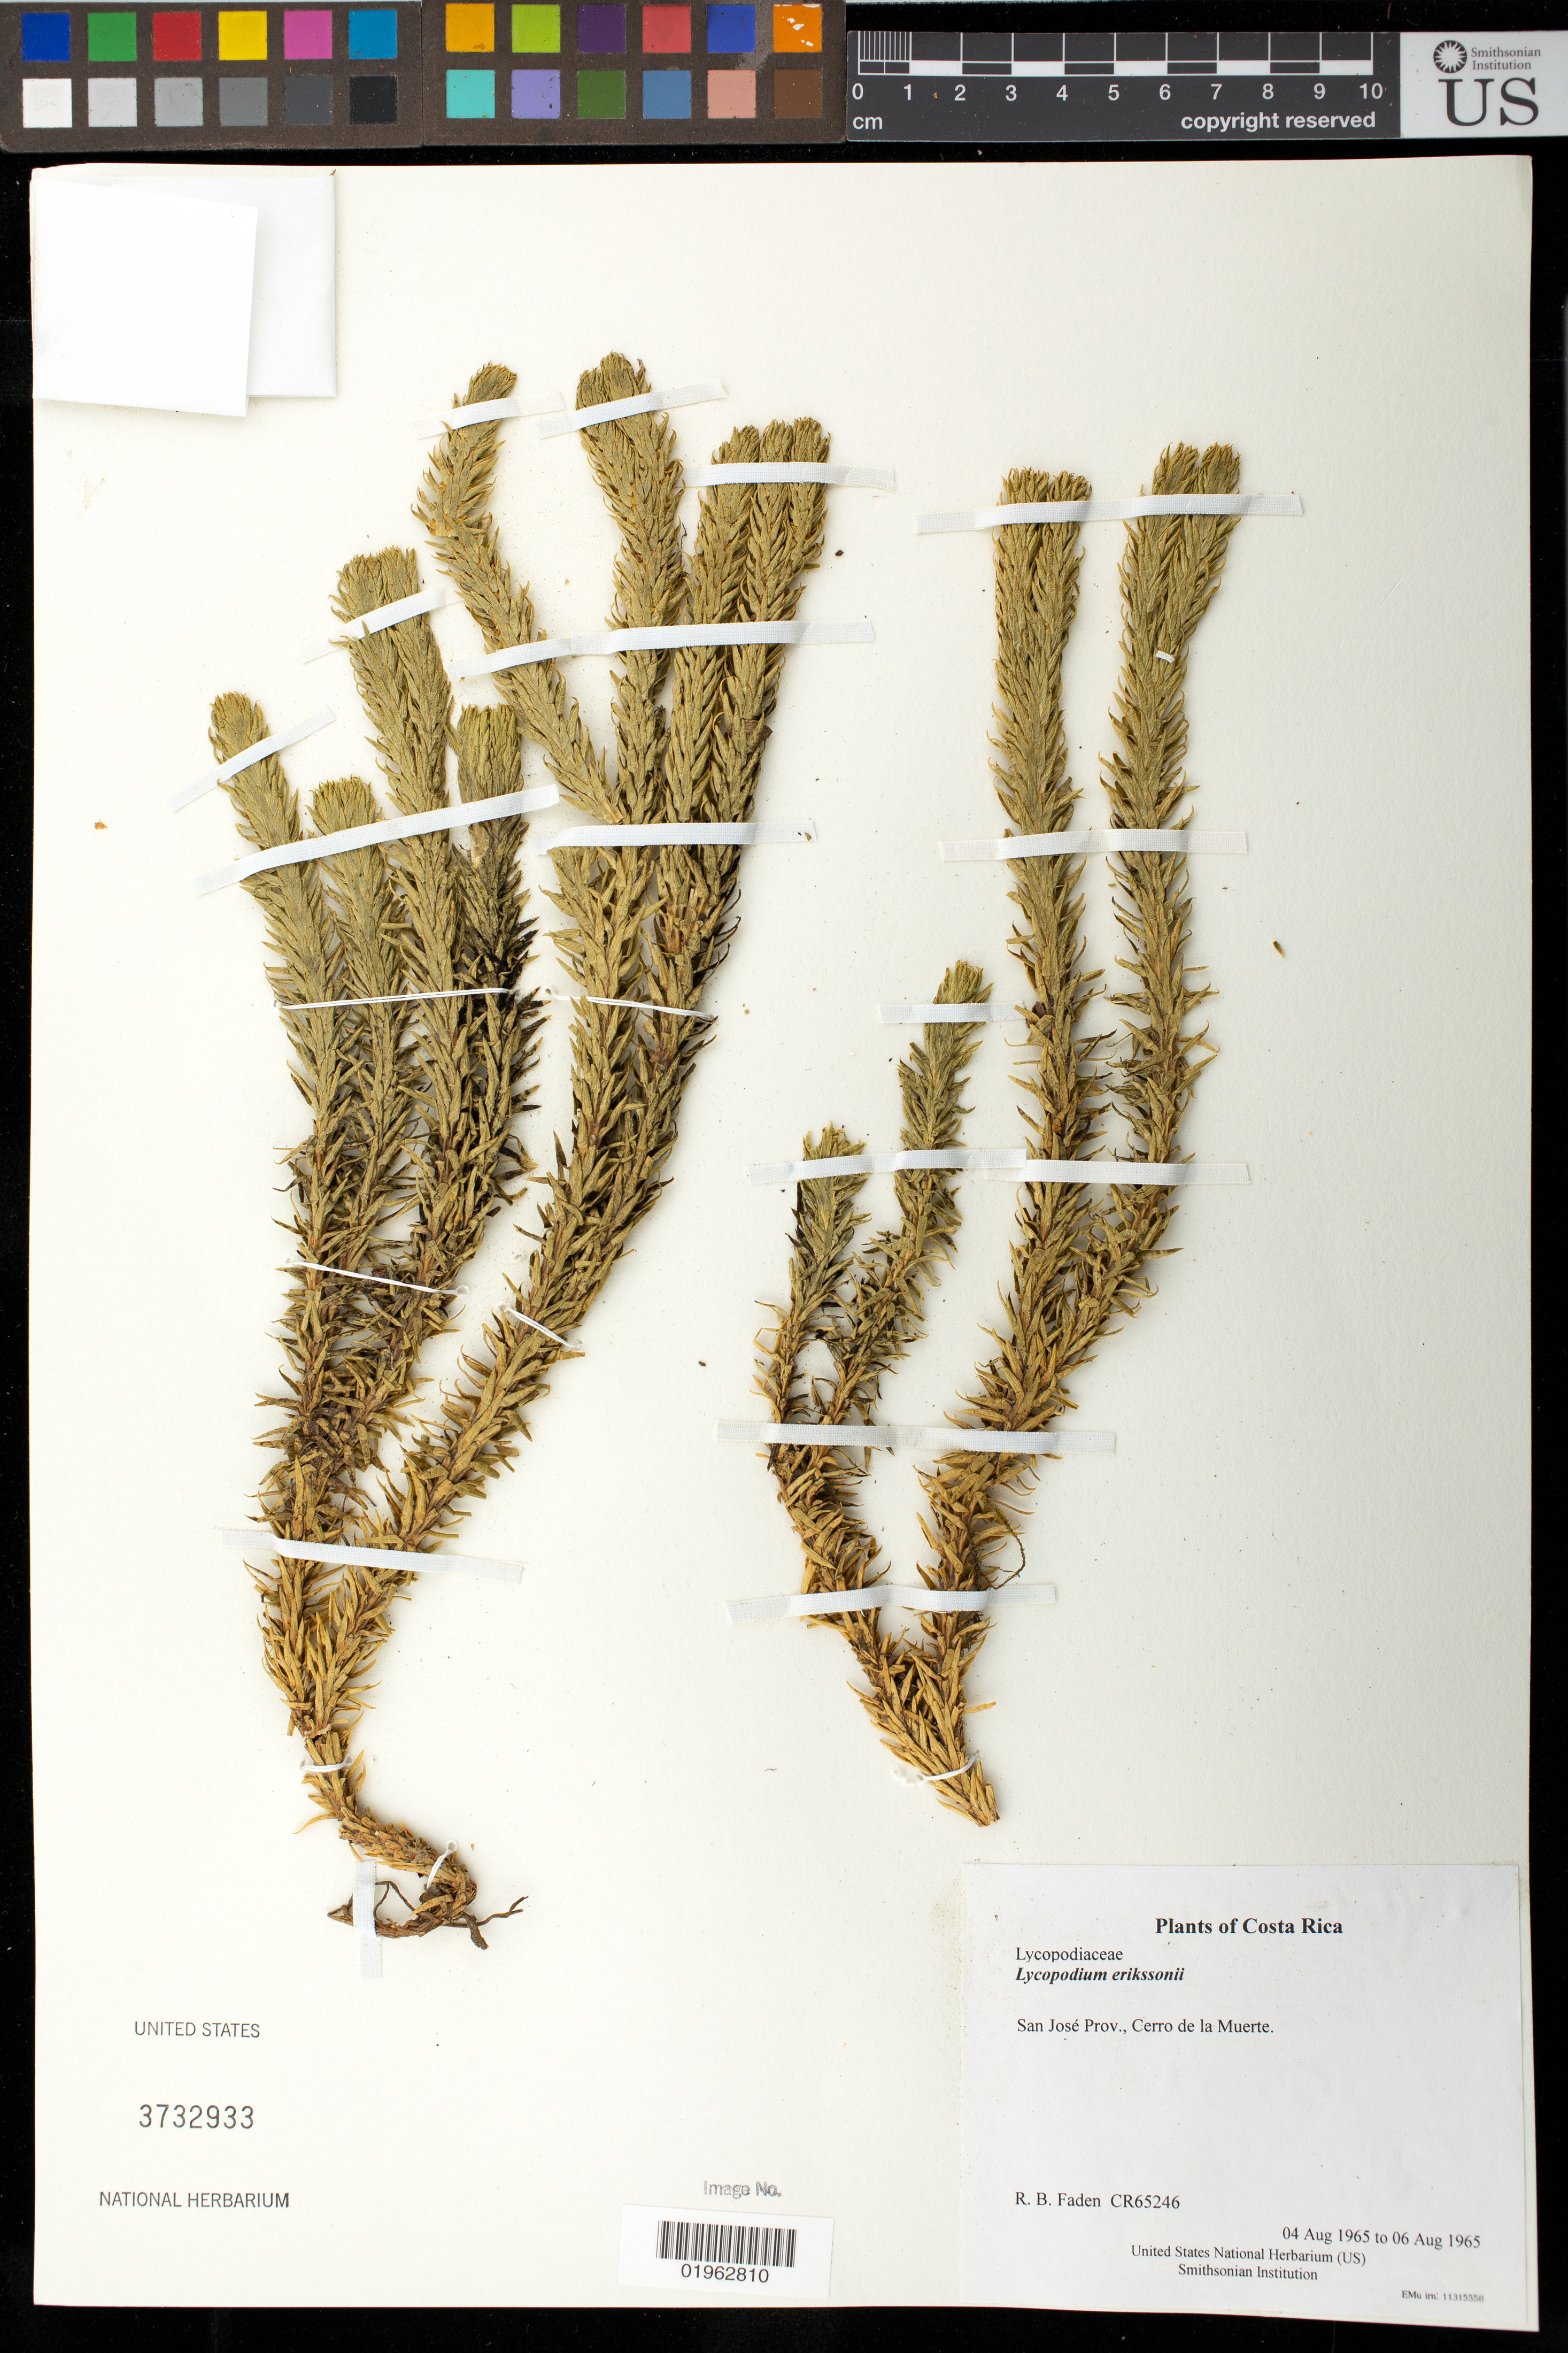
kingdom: Plantae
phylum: Tracheophyta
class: Lycopodiopsida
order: Lycopodiales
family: Lycopodiaceae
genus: Phlegmariurus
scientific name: Phlegmariurus cruentus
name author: (Spring) B. Øllg.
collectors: R. B. Faden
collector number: CR65246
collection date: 1965-08-04/1965-08-06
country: Costa Rica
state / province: San José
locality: Cerro de la Muerte.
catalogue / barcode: US 3732933